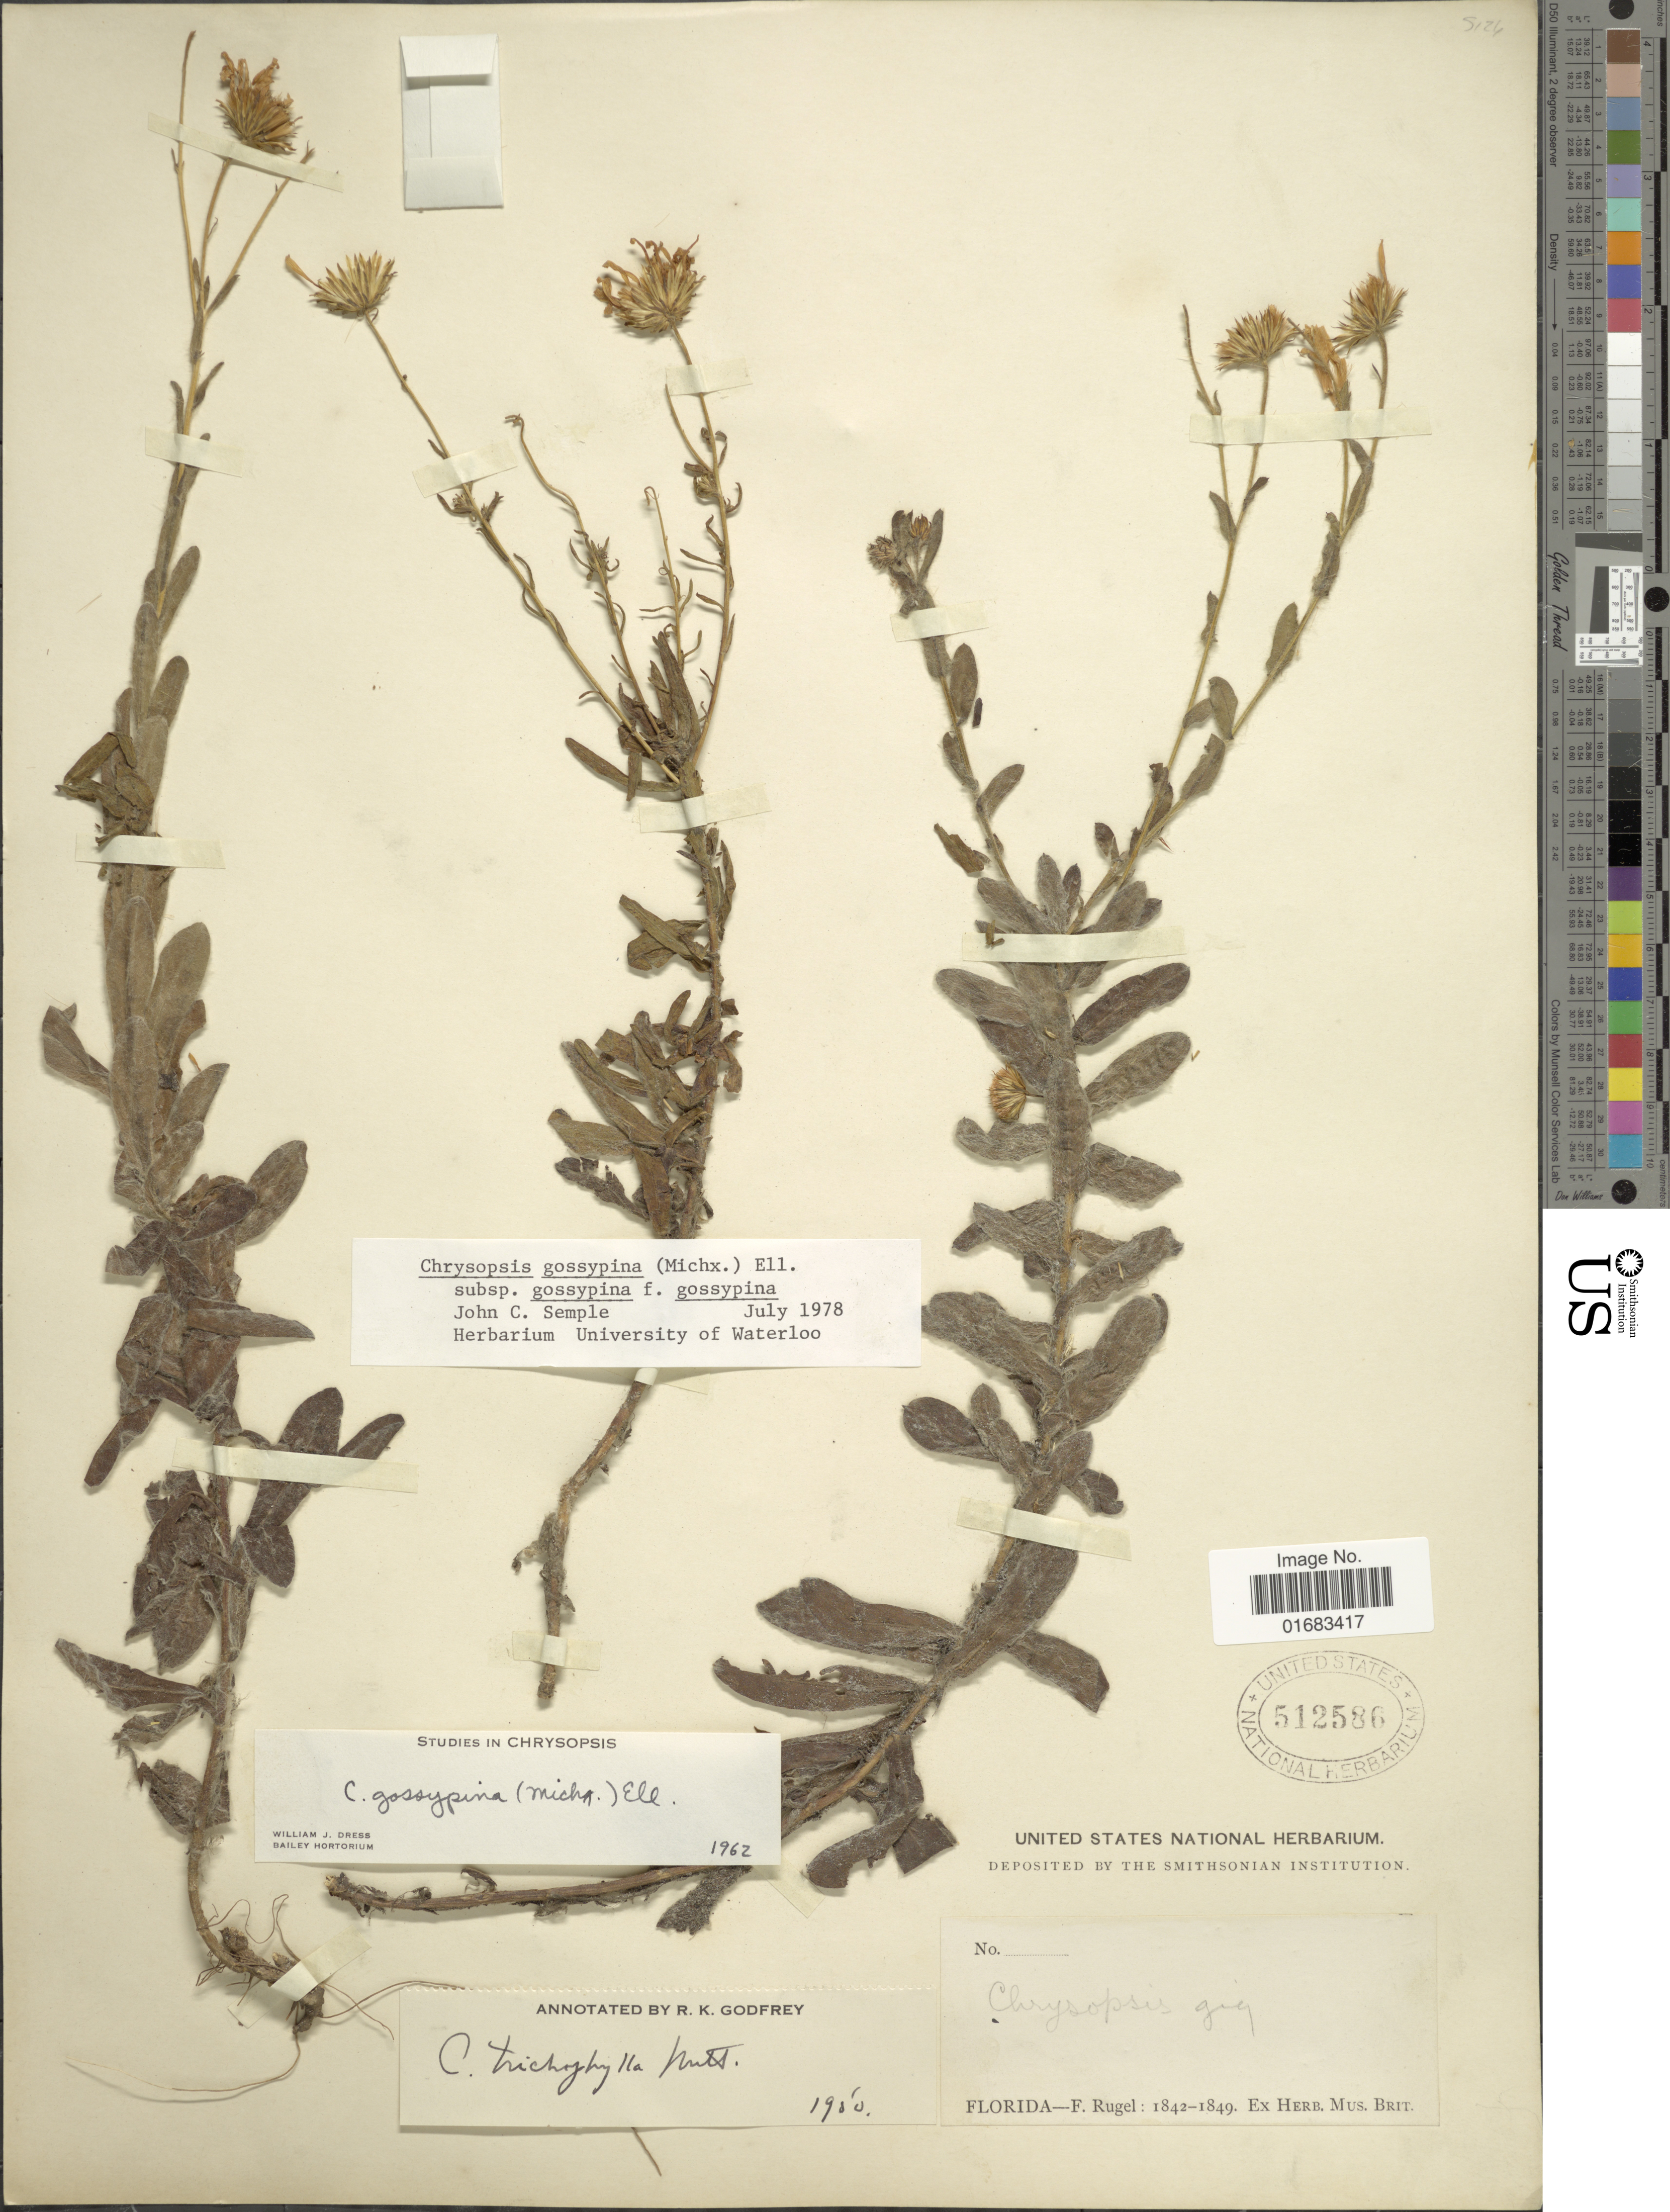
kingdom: Plantae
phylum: Tracheophyta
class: Magnoliopsida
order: Asterales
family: Asteraceae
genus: Chrysopsis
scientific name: Chrysopsis gossypina f. gossypina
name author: (Michx.) Elliott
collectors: F. Rugel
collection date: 1842/1849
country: United States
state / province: Florida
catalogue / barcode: US 512586